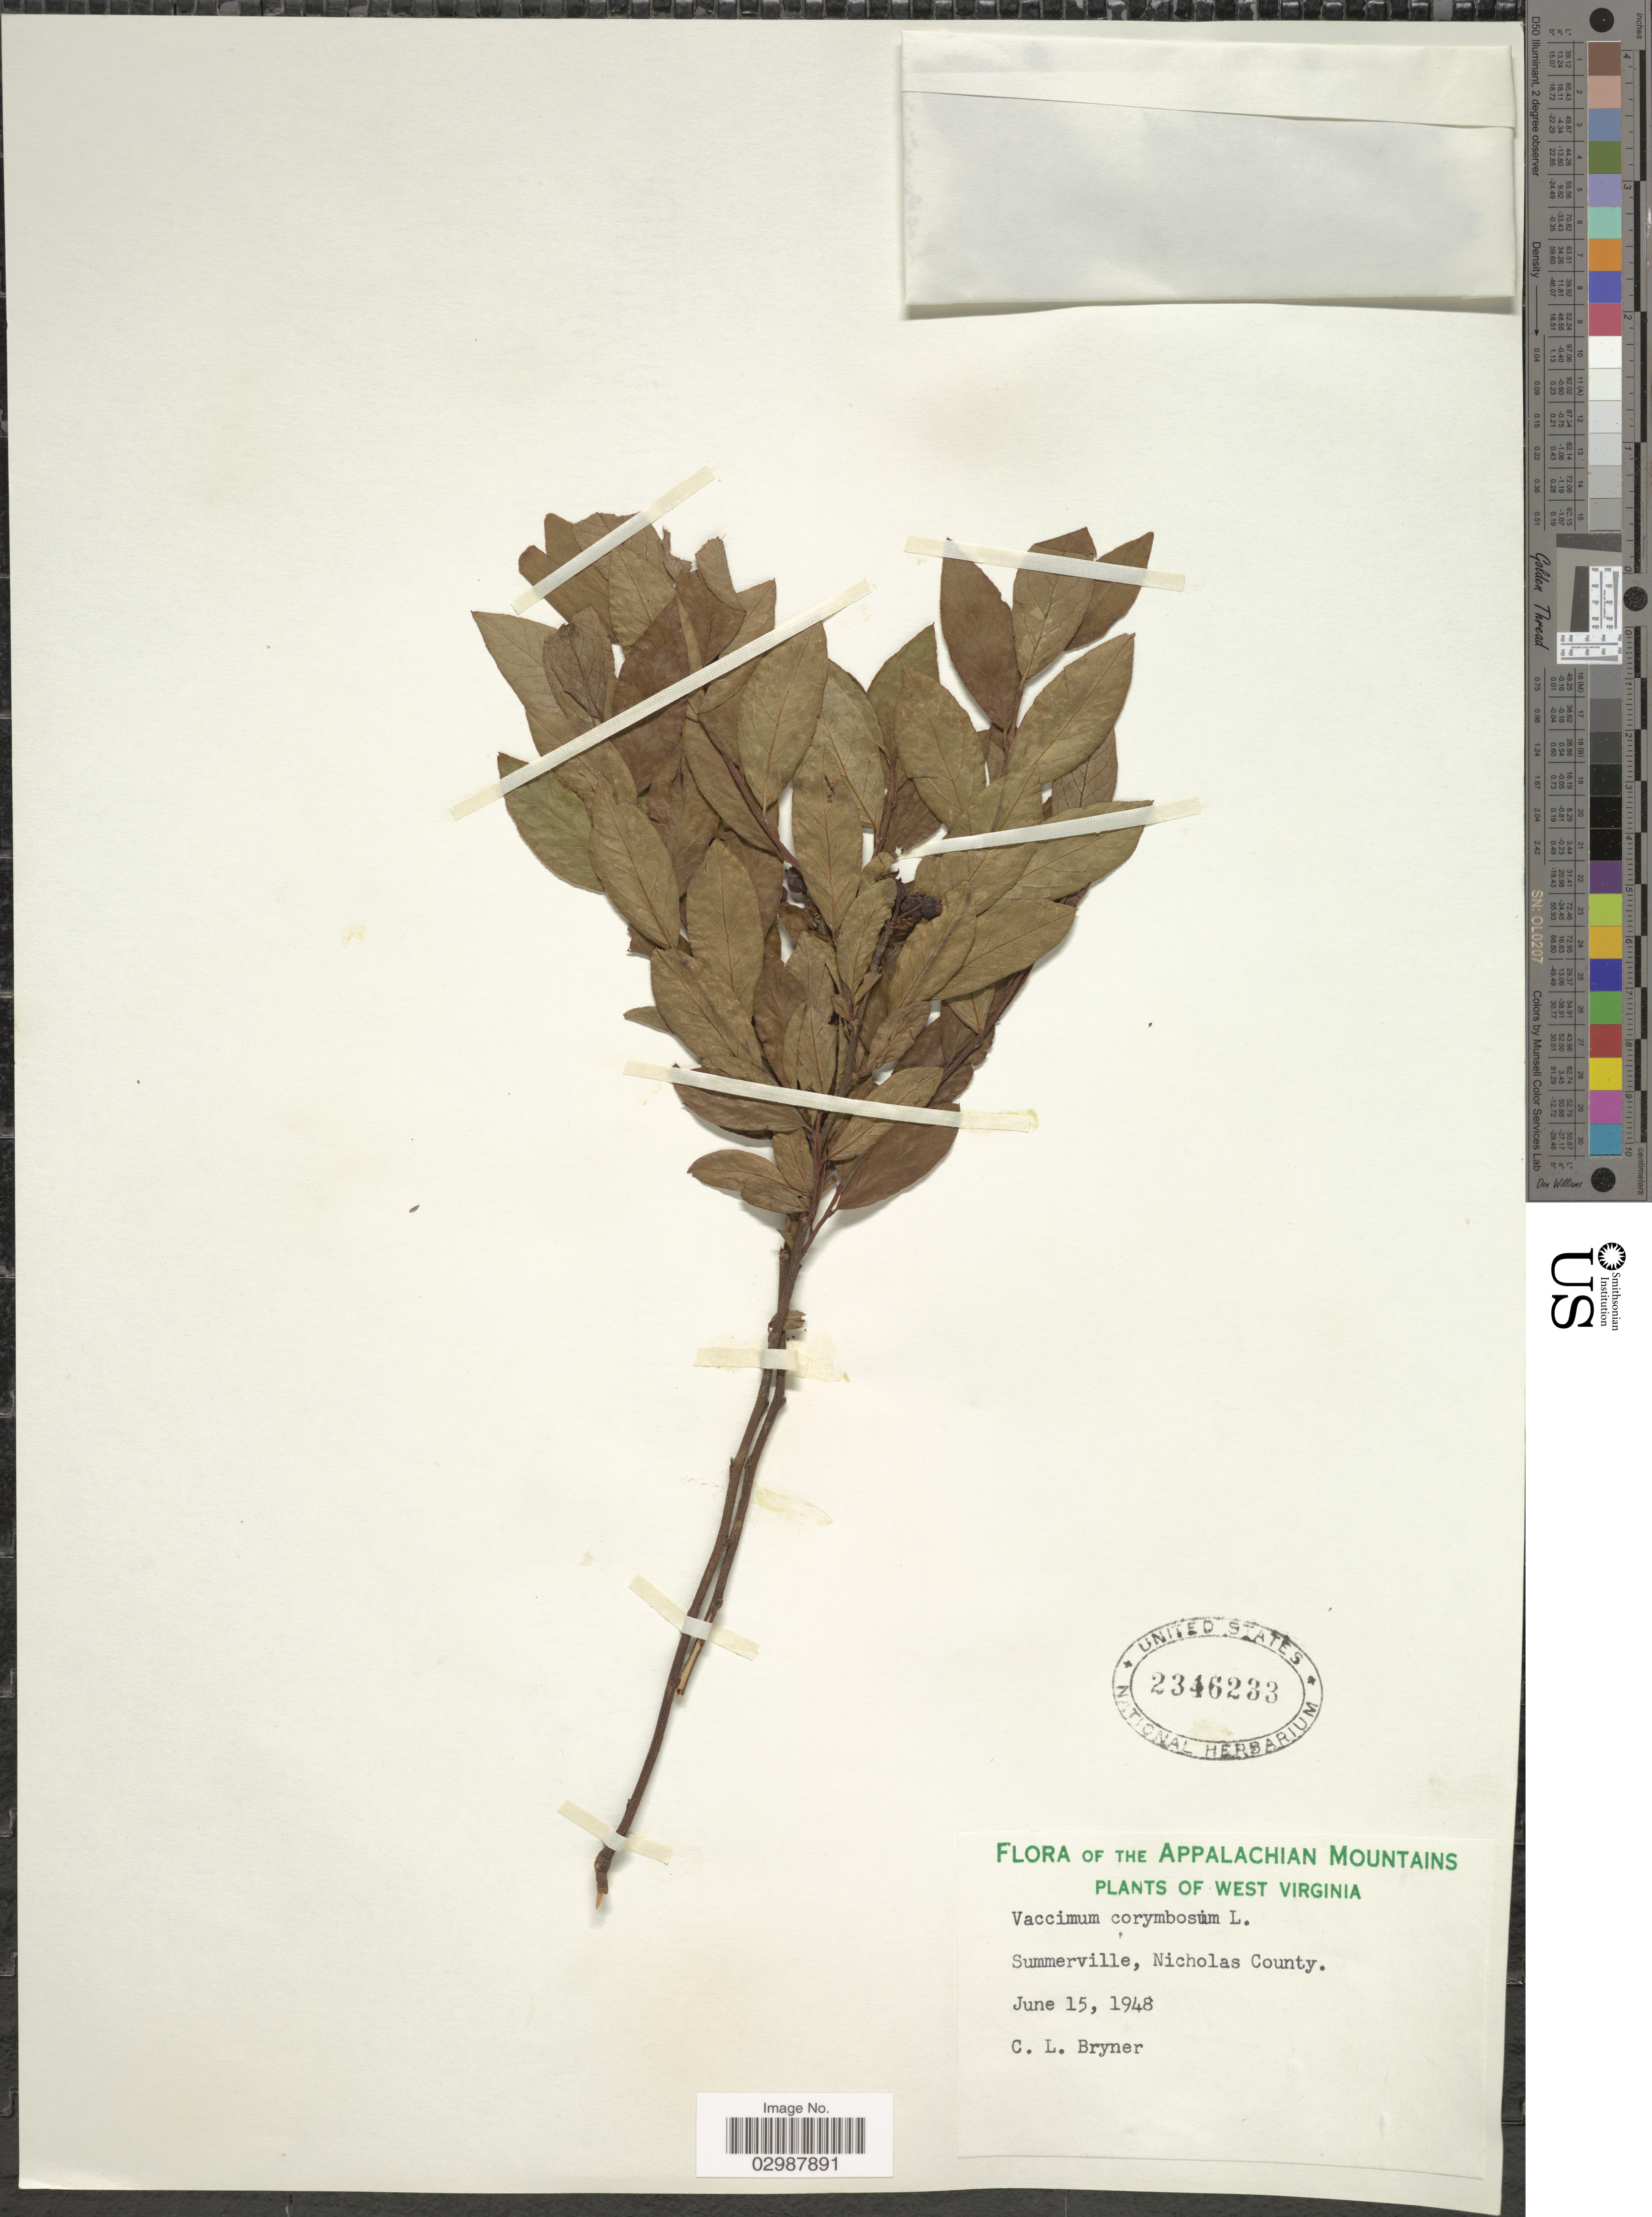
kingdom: Plantae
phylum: Tracheophyta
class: Magnoliopsida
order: Ericales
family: Ericaceae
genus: Vaccinium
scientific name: Vaccinium corymbosum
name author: L.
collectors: C. Bryner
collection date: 1948-06-15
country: United States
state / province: West Virginia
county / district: Nicholas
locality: Appalachian Mountains. Summersville, Nicholas County.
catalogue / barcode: US 2346233